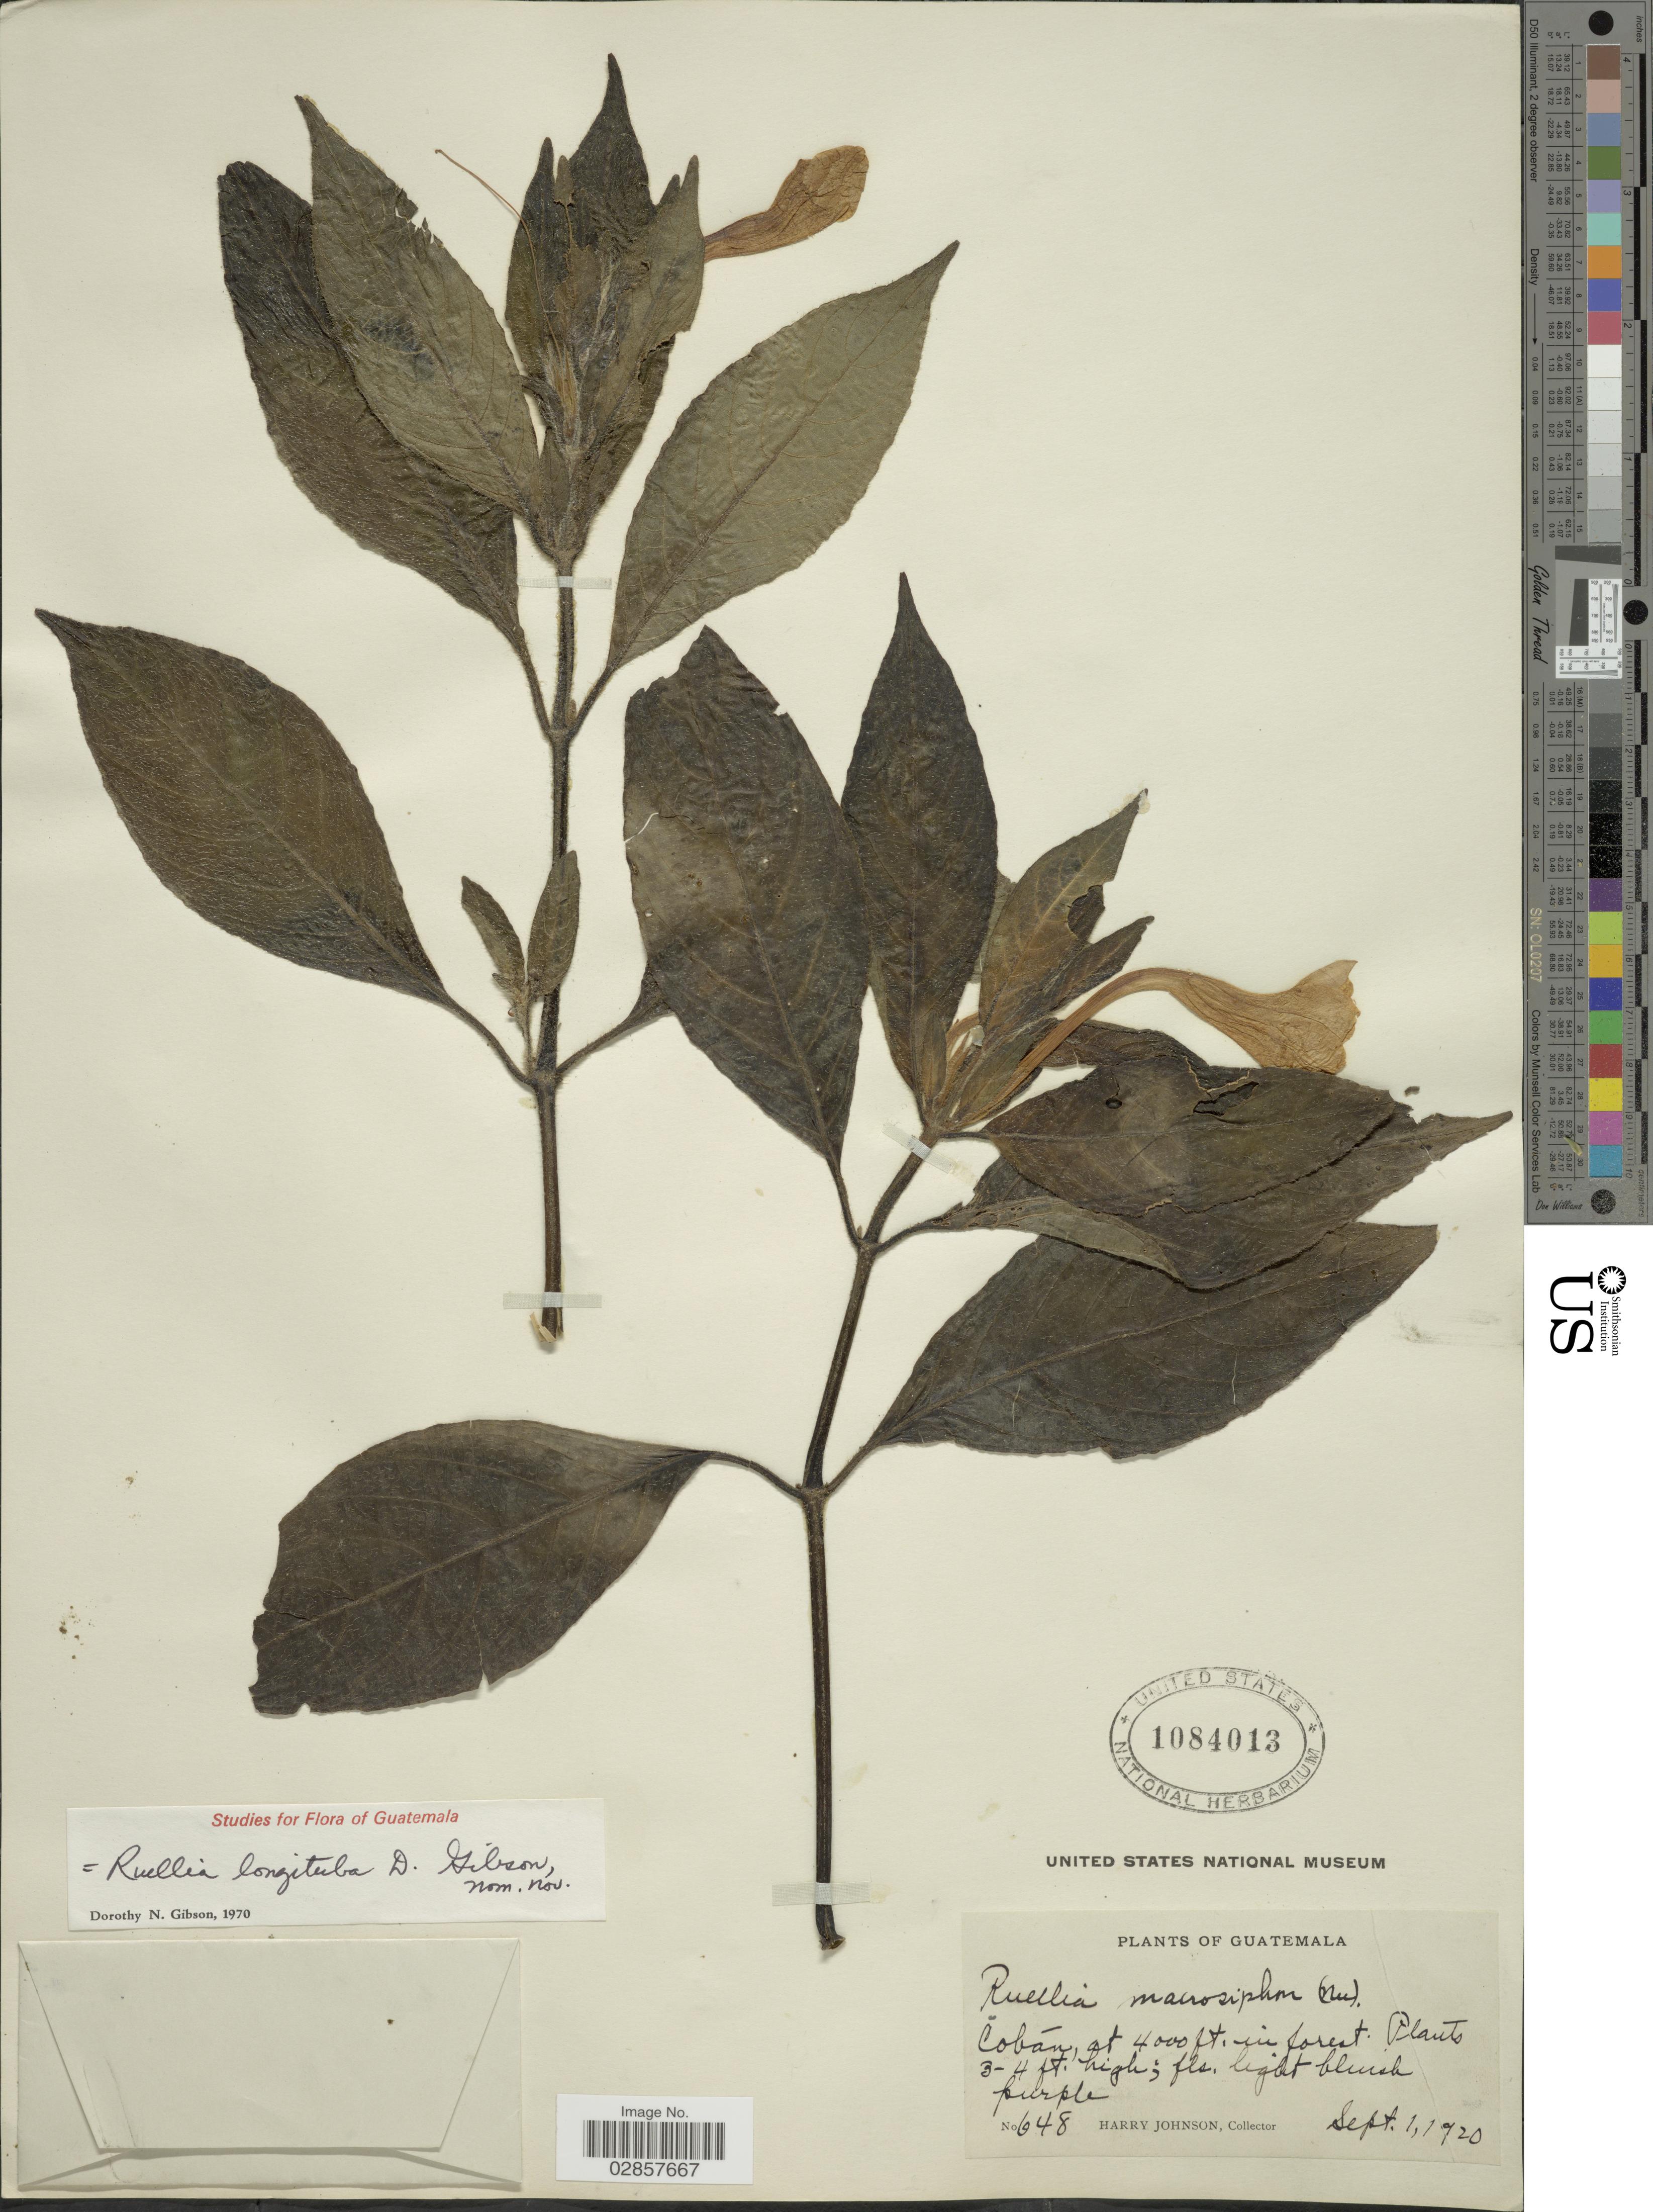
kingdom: Plantae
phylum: Tracheophyta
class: Magnoliopsida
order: Lamiales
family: Acanthaceae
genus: Ruellia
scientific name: Ruellia longituba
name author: D.N. Gibson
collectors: H. Johnson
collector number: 648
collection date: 1920-09-01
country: Guatemala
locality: Cobán.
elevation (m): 1219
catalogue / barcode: US 1084013